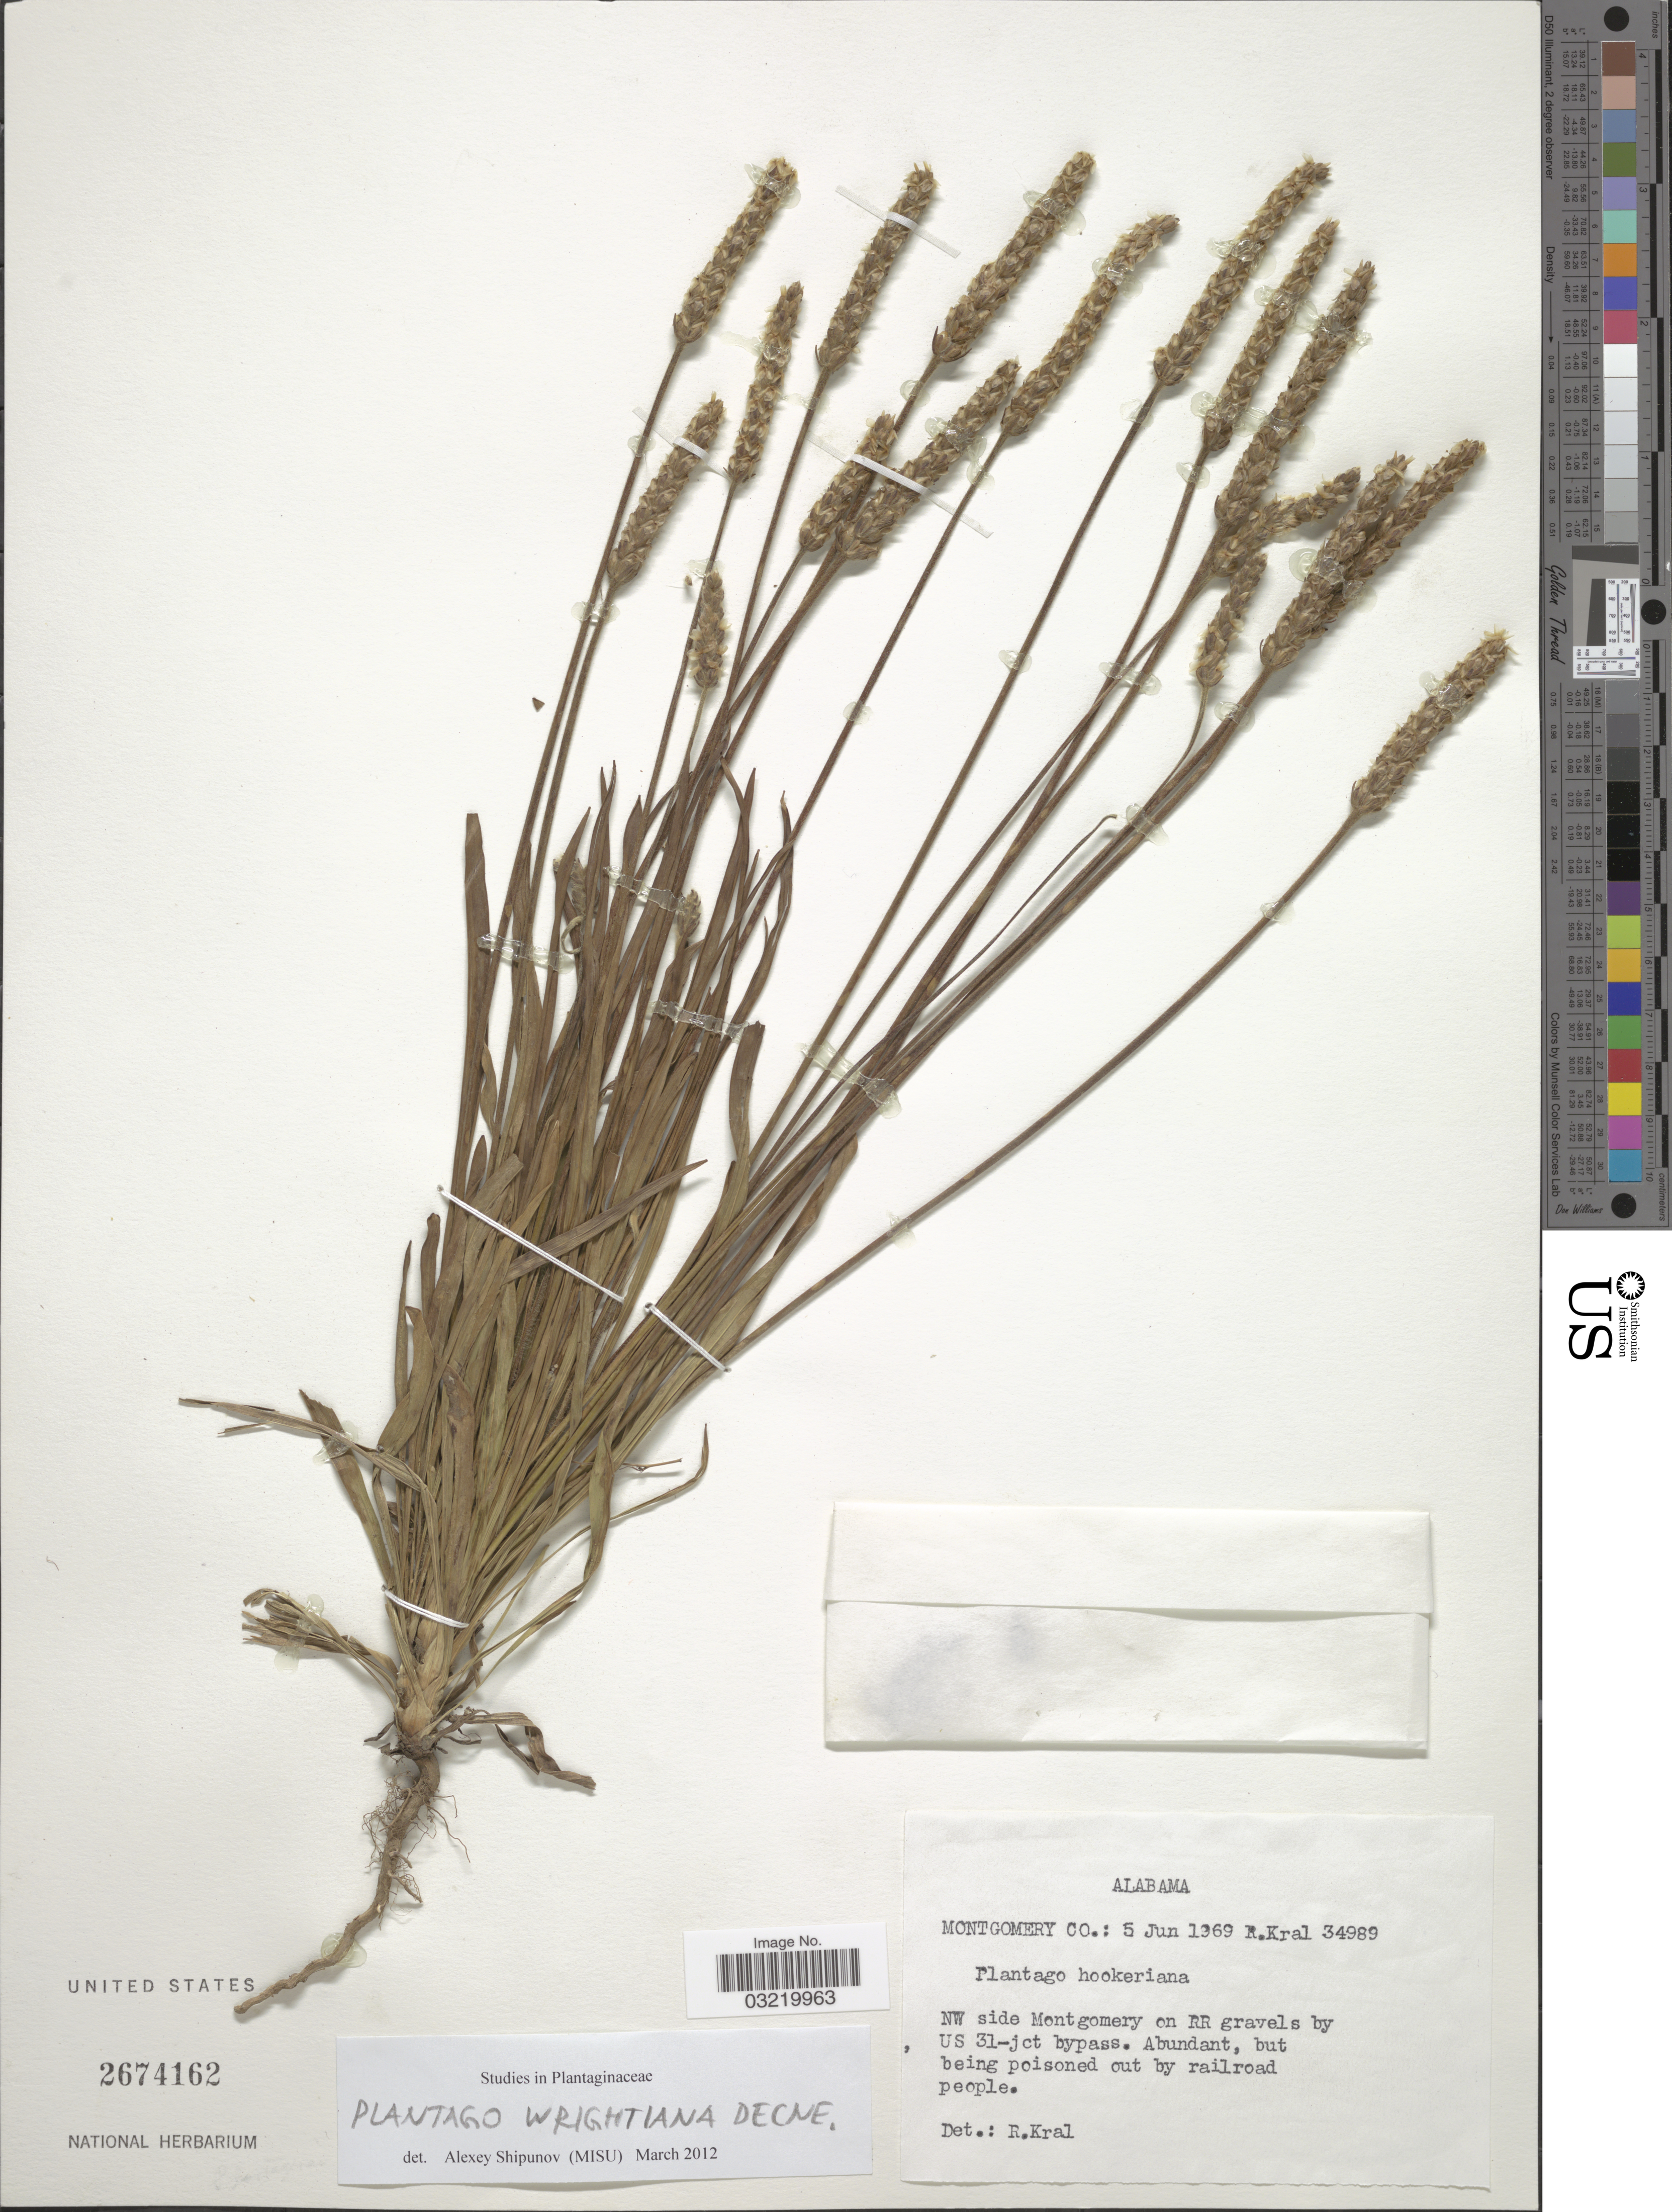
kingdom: Plantae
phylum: Tracheophyta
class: Magnoliopsida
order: Lamiales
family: Plantaginaceae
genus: Plantago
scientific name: Plantago wrightiana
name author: Decne. ex A. DC.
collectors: R. Kral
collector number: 34989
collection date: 1969-06-05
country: United States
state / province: Alabama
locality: Montgomery Co. NW side of Montgomery on RR gravels by US 31-jct bypass.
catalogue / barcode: US 2674162